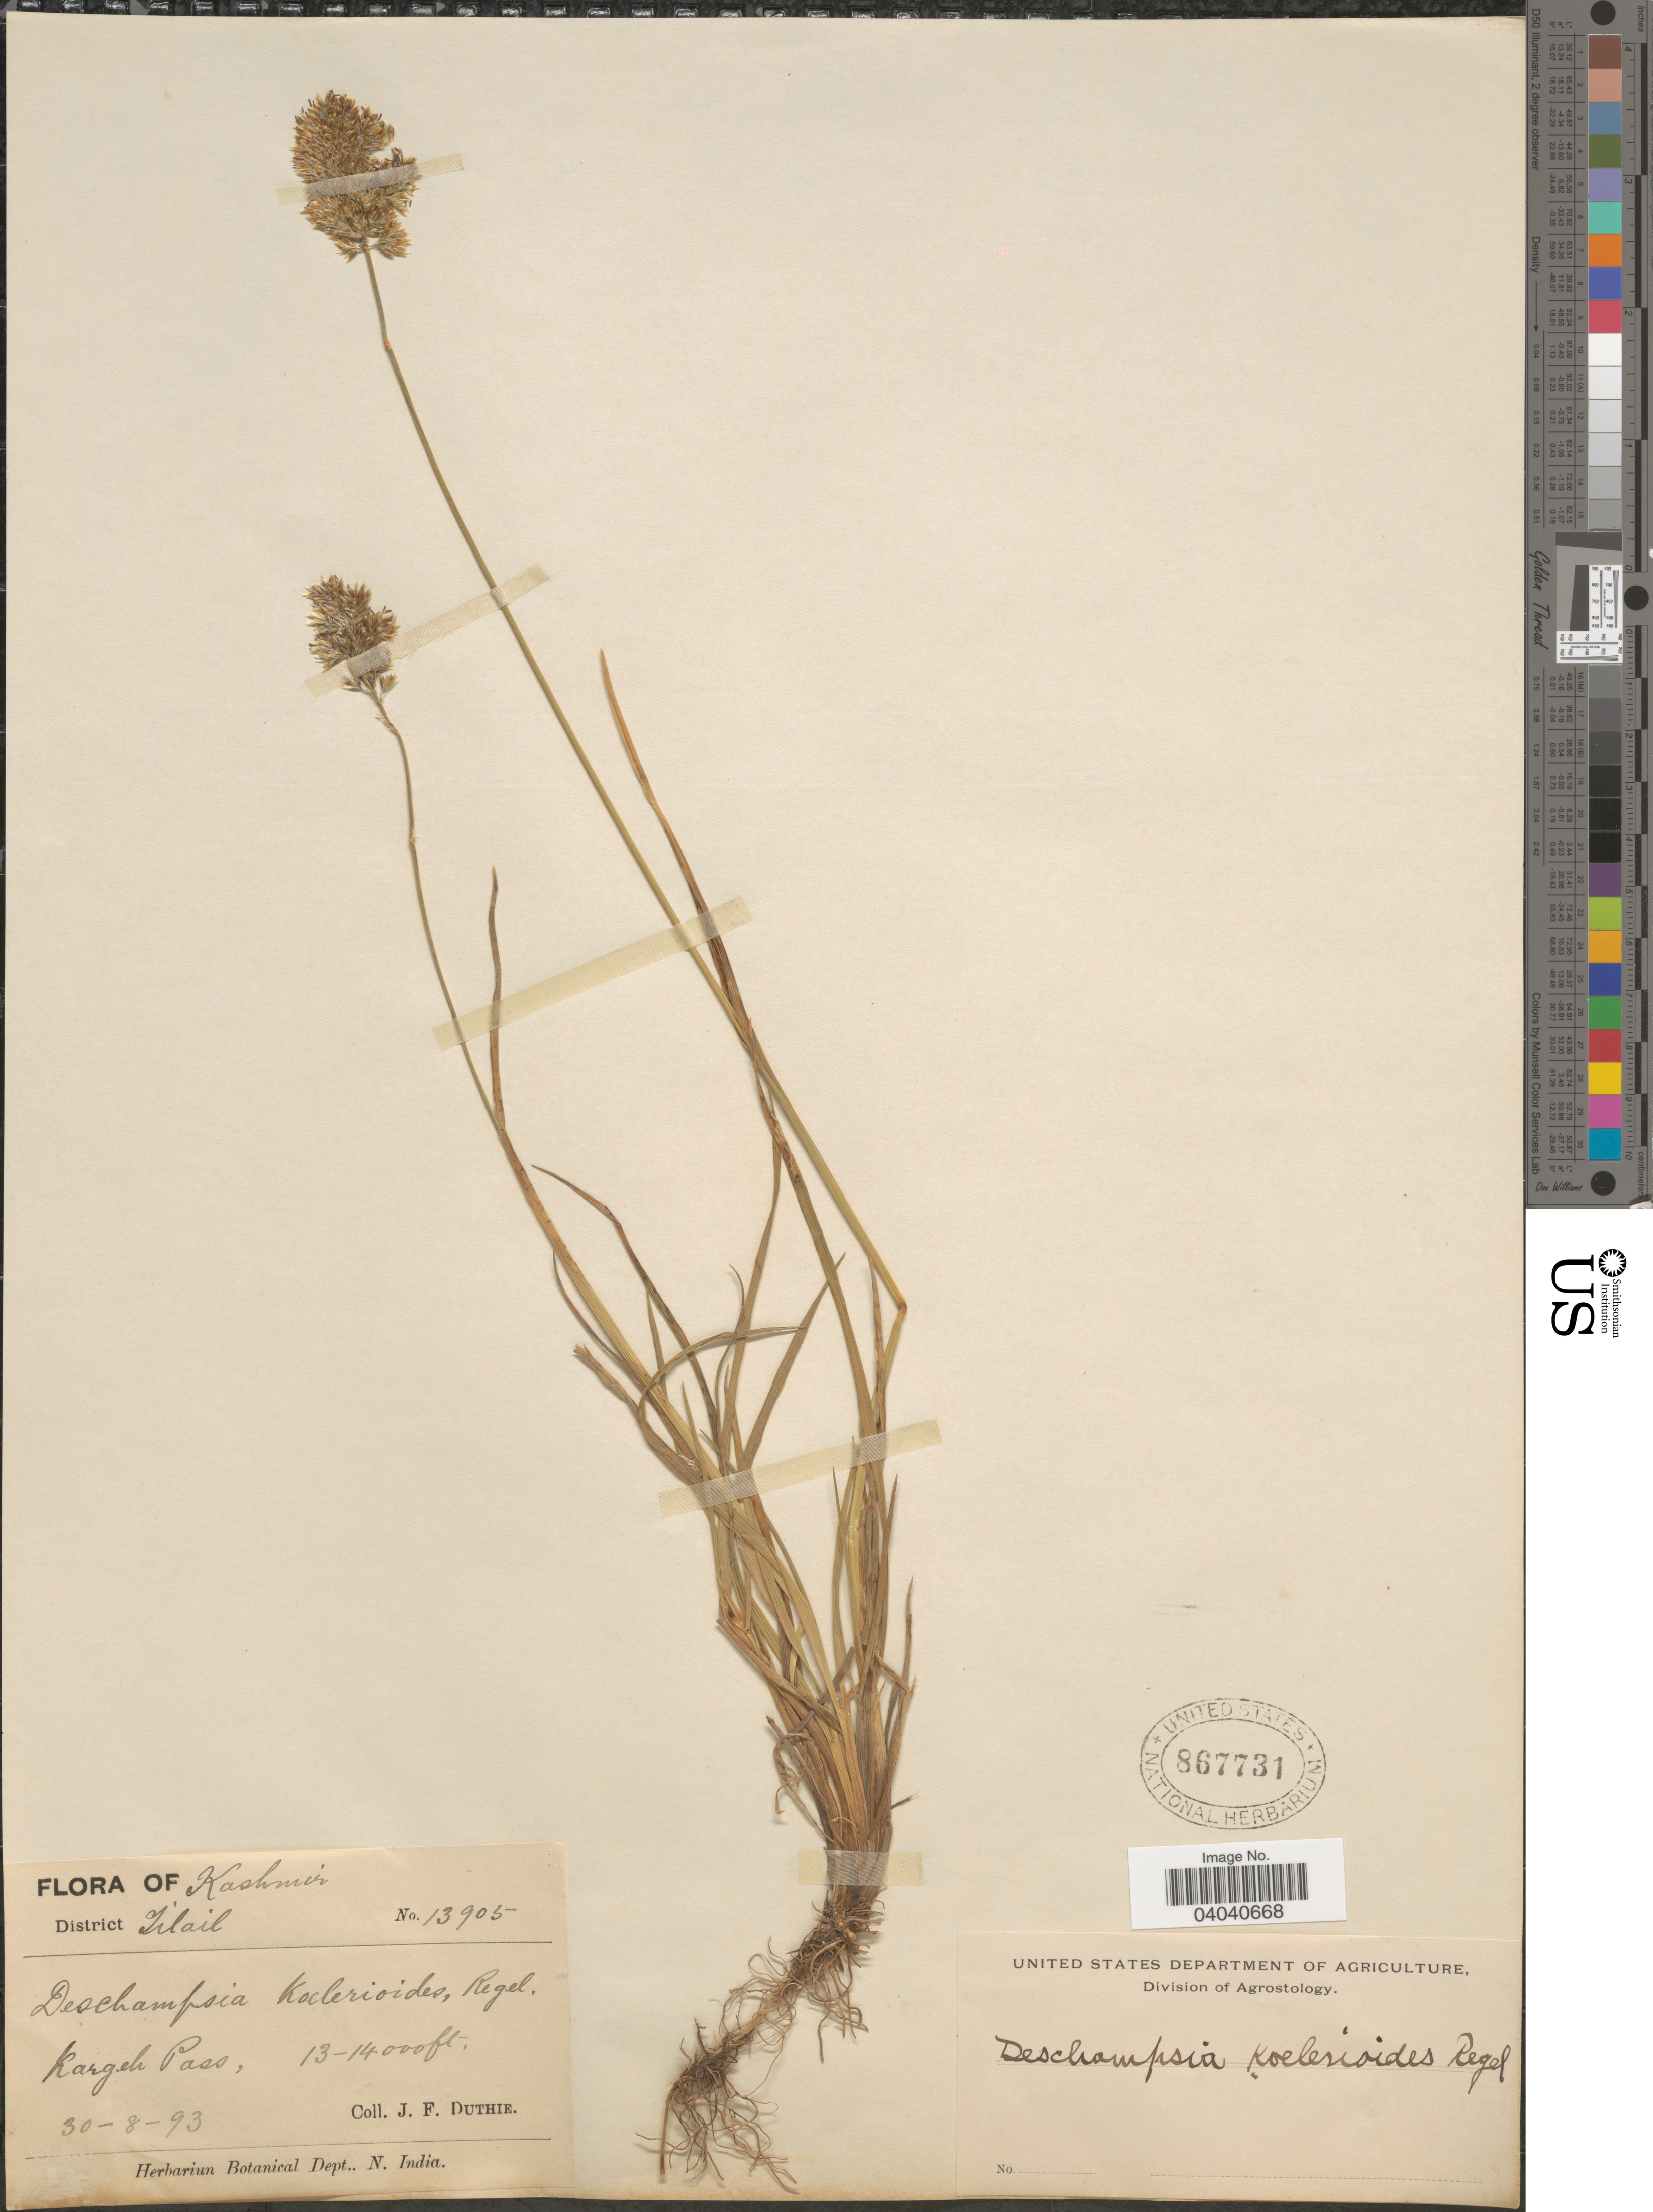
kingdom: Plantae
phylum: Tracheophyta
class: Liliopsida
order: Poales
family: Poaceae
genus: Deschampsia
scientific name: Deschampsia koelerioides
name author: Regel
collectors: J. F. Duthie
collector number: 13905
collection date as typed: Transcribed d/m/y: 30/8/93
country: India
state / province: Jammu and Kashmir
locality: Kashmir. District Tilail. Kargeh Pass.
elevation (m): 3962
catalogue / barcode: US 867731